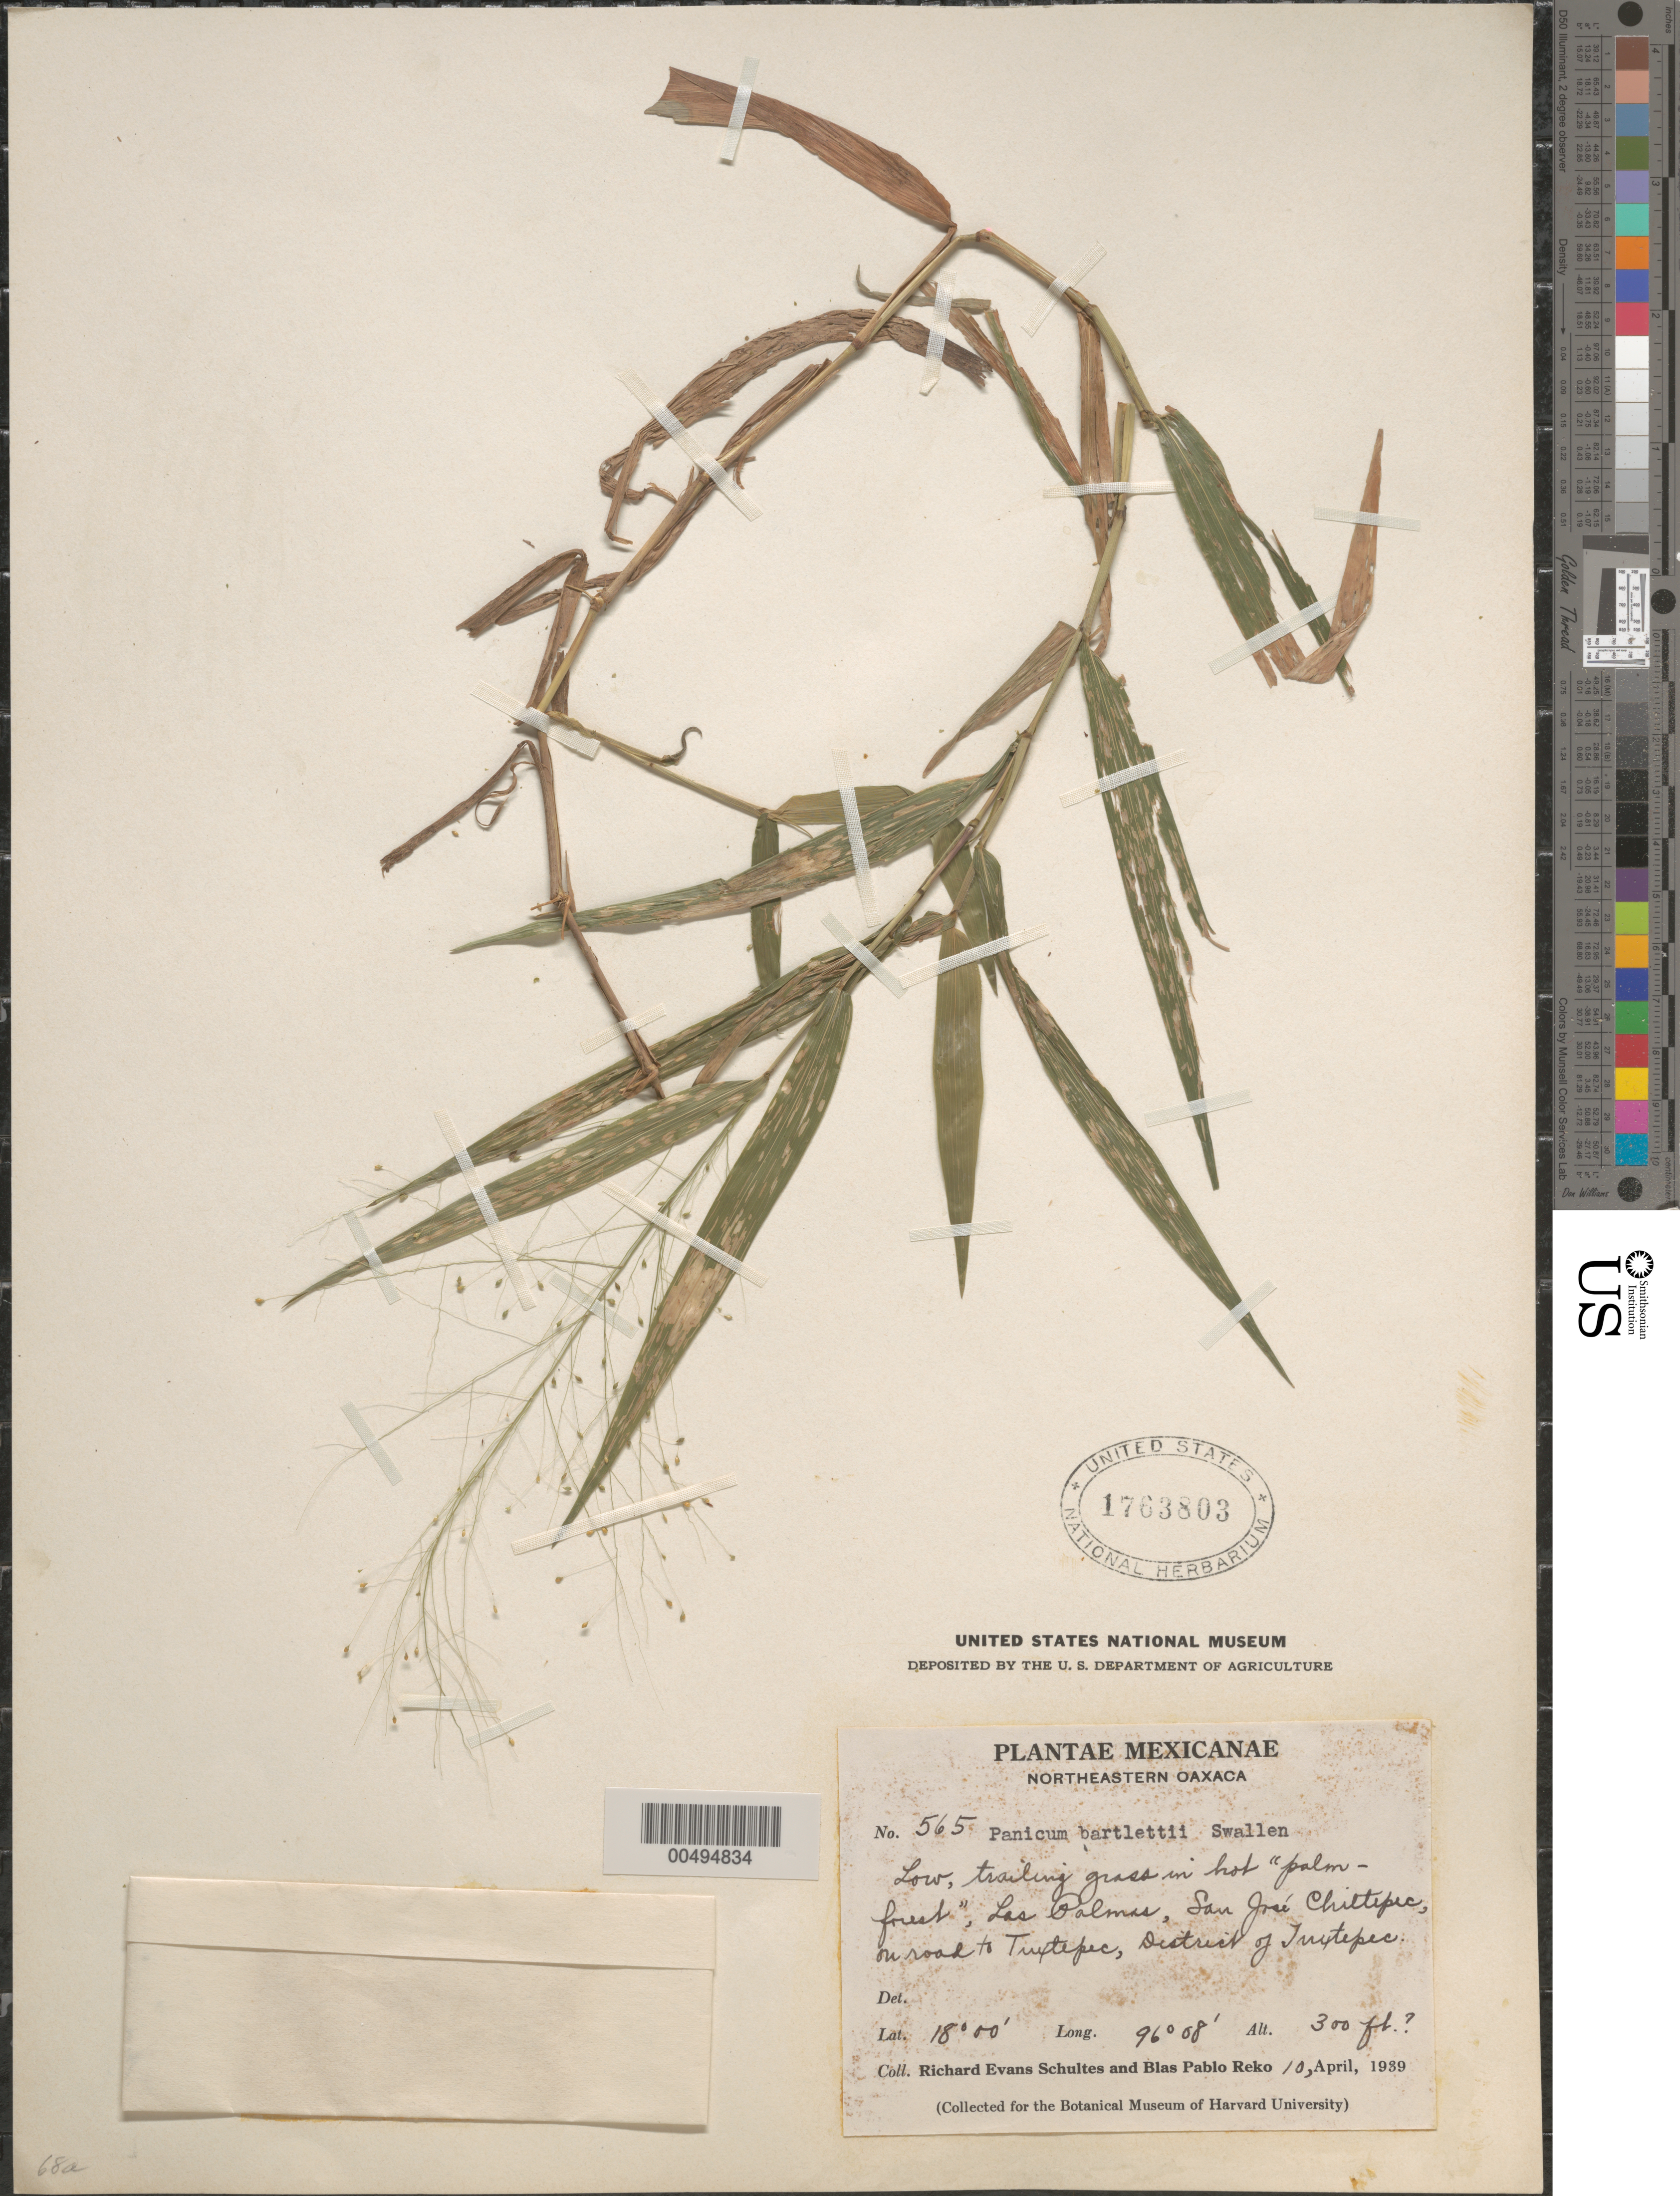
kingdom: Plantae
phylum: Tracheophyta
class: Liliopsida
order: Poales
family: Poaceae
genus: Panicum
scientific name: Panicum bartlettii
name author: Swallen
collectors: R. E. Schultes & B. P. Reko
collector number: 565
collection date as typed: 10 Apr 1939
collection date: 1939-04-10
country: Mexico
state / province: Oaxaca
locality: NE Oaxaca, Las Palmas, San Jos‚ Chiltepec, on rd to Tuxtepec, Dist of Tuxtepec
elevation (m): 91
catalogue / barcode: US 1763803